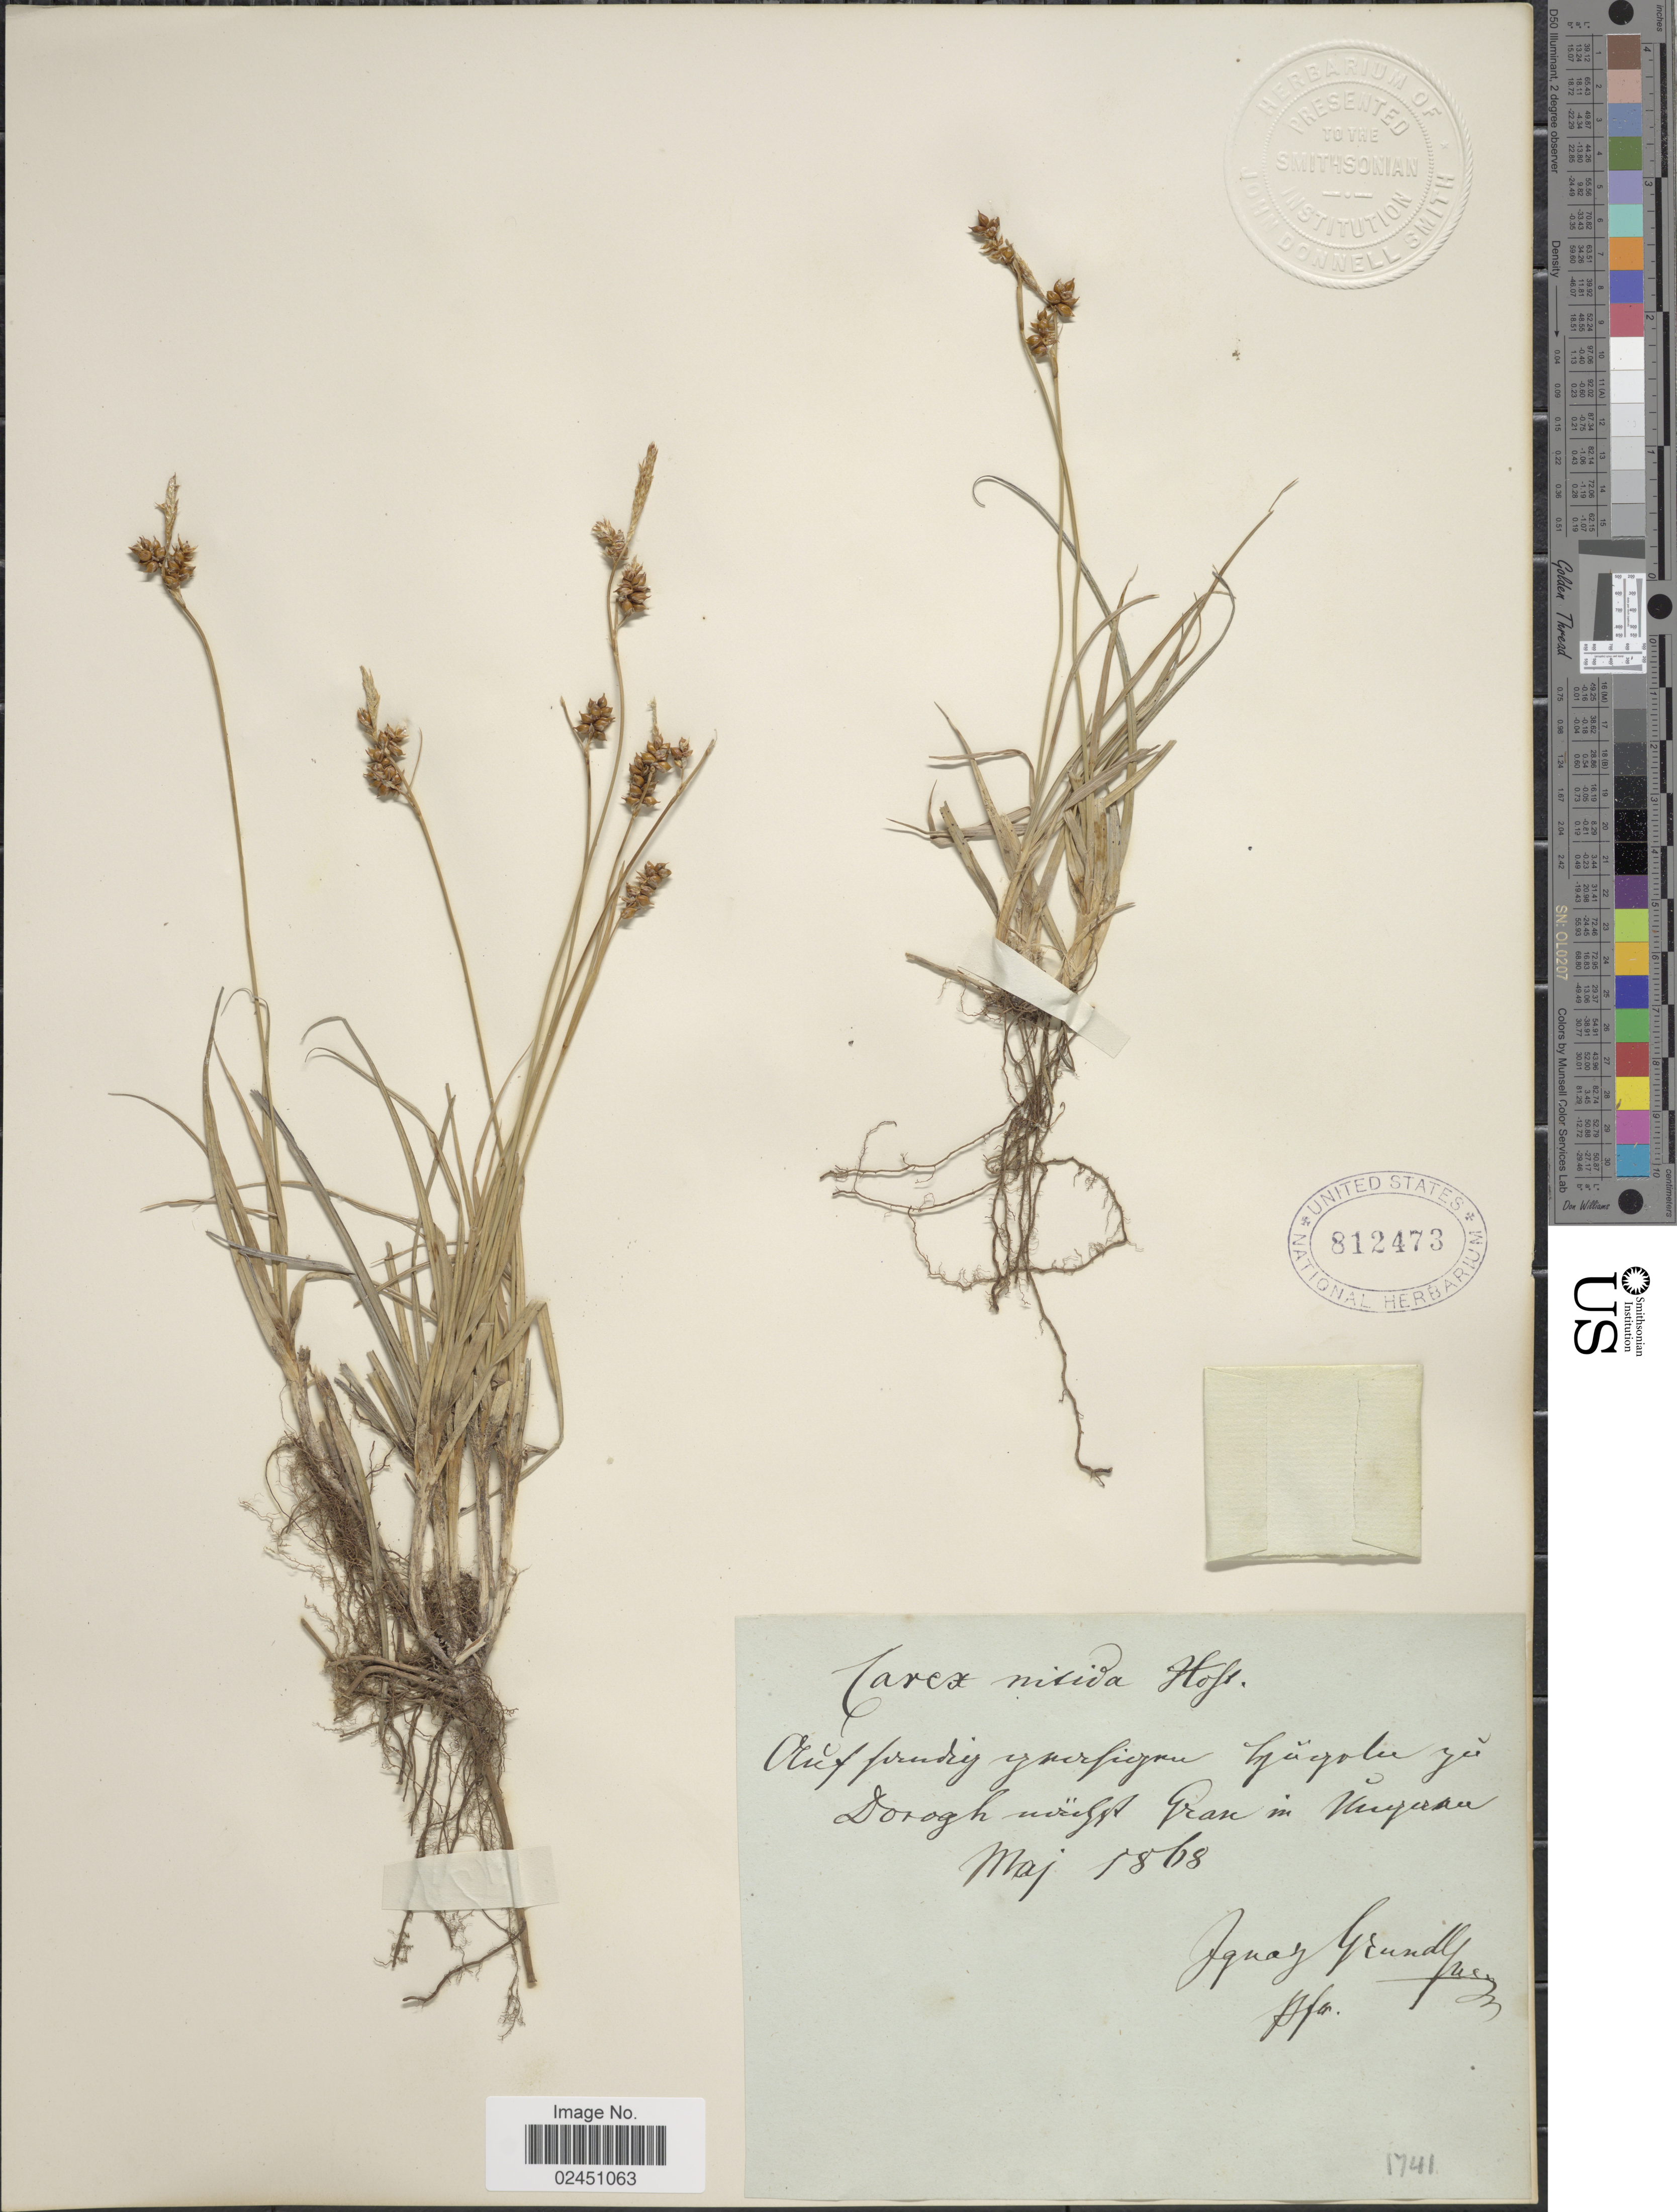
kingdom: Plantae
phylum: Tracheophyta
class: Liliopsida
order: Poales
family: Cyperaceae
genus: Carex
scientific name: Carex liparocarpos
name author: Gaudin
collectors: I. Grundl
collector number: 1741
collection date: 1868-05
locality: Auf firund ynerffen Gjaerjlolie yu Doragh nordt Gran in Nuyeran [interpreted]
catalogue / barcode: US 812473